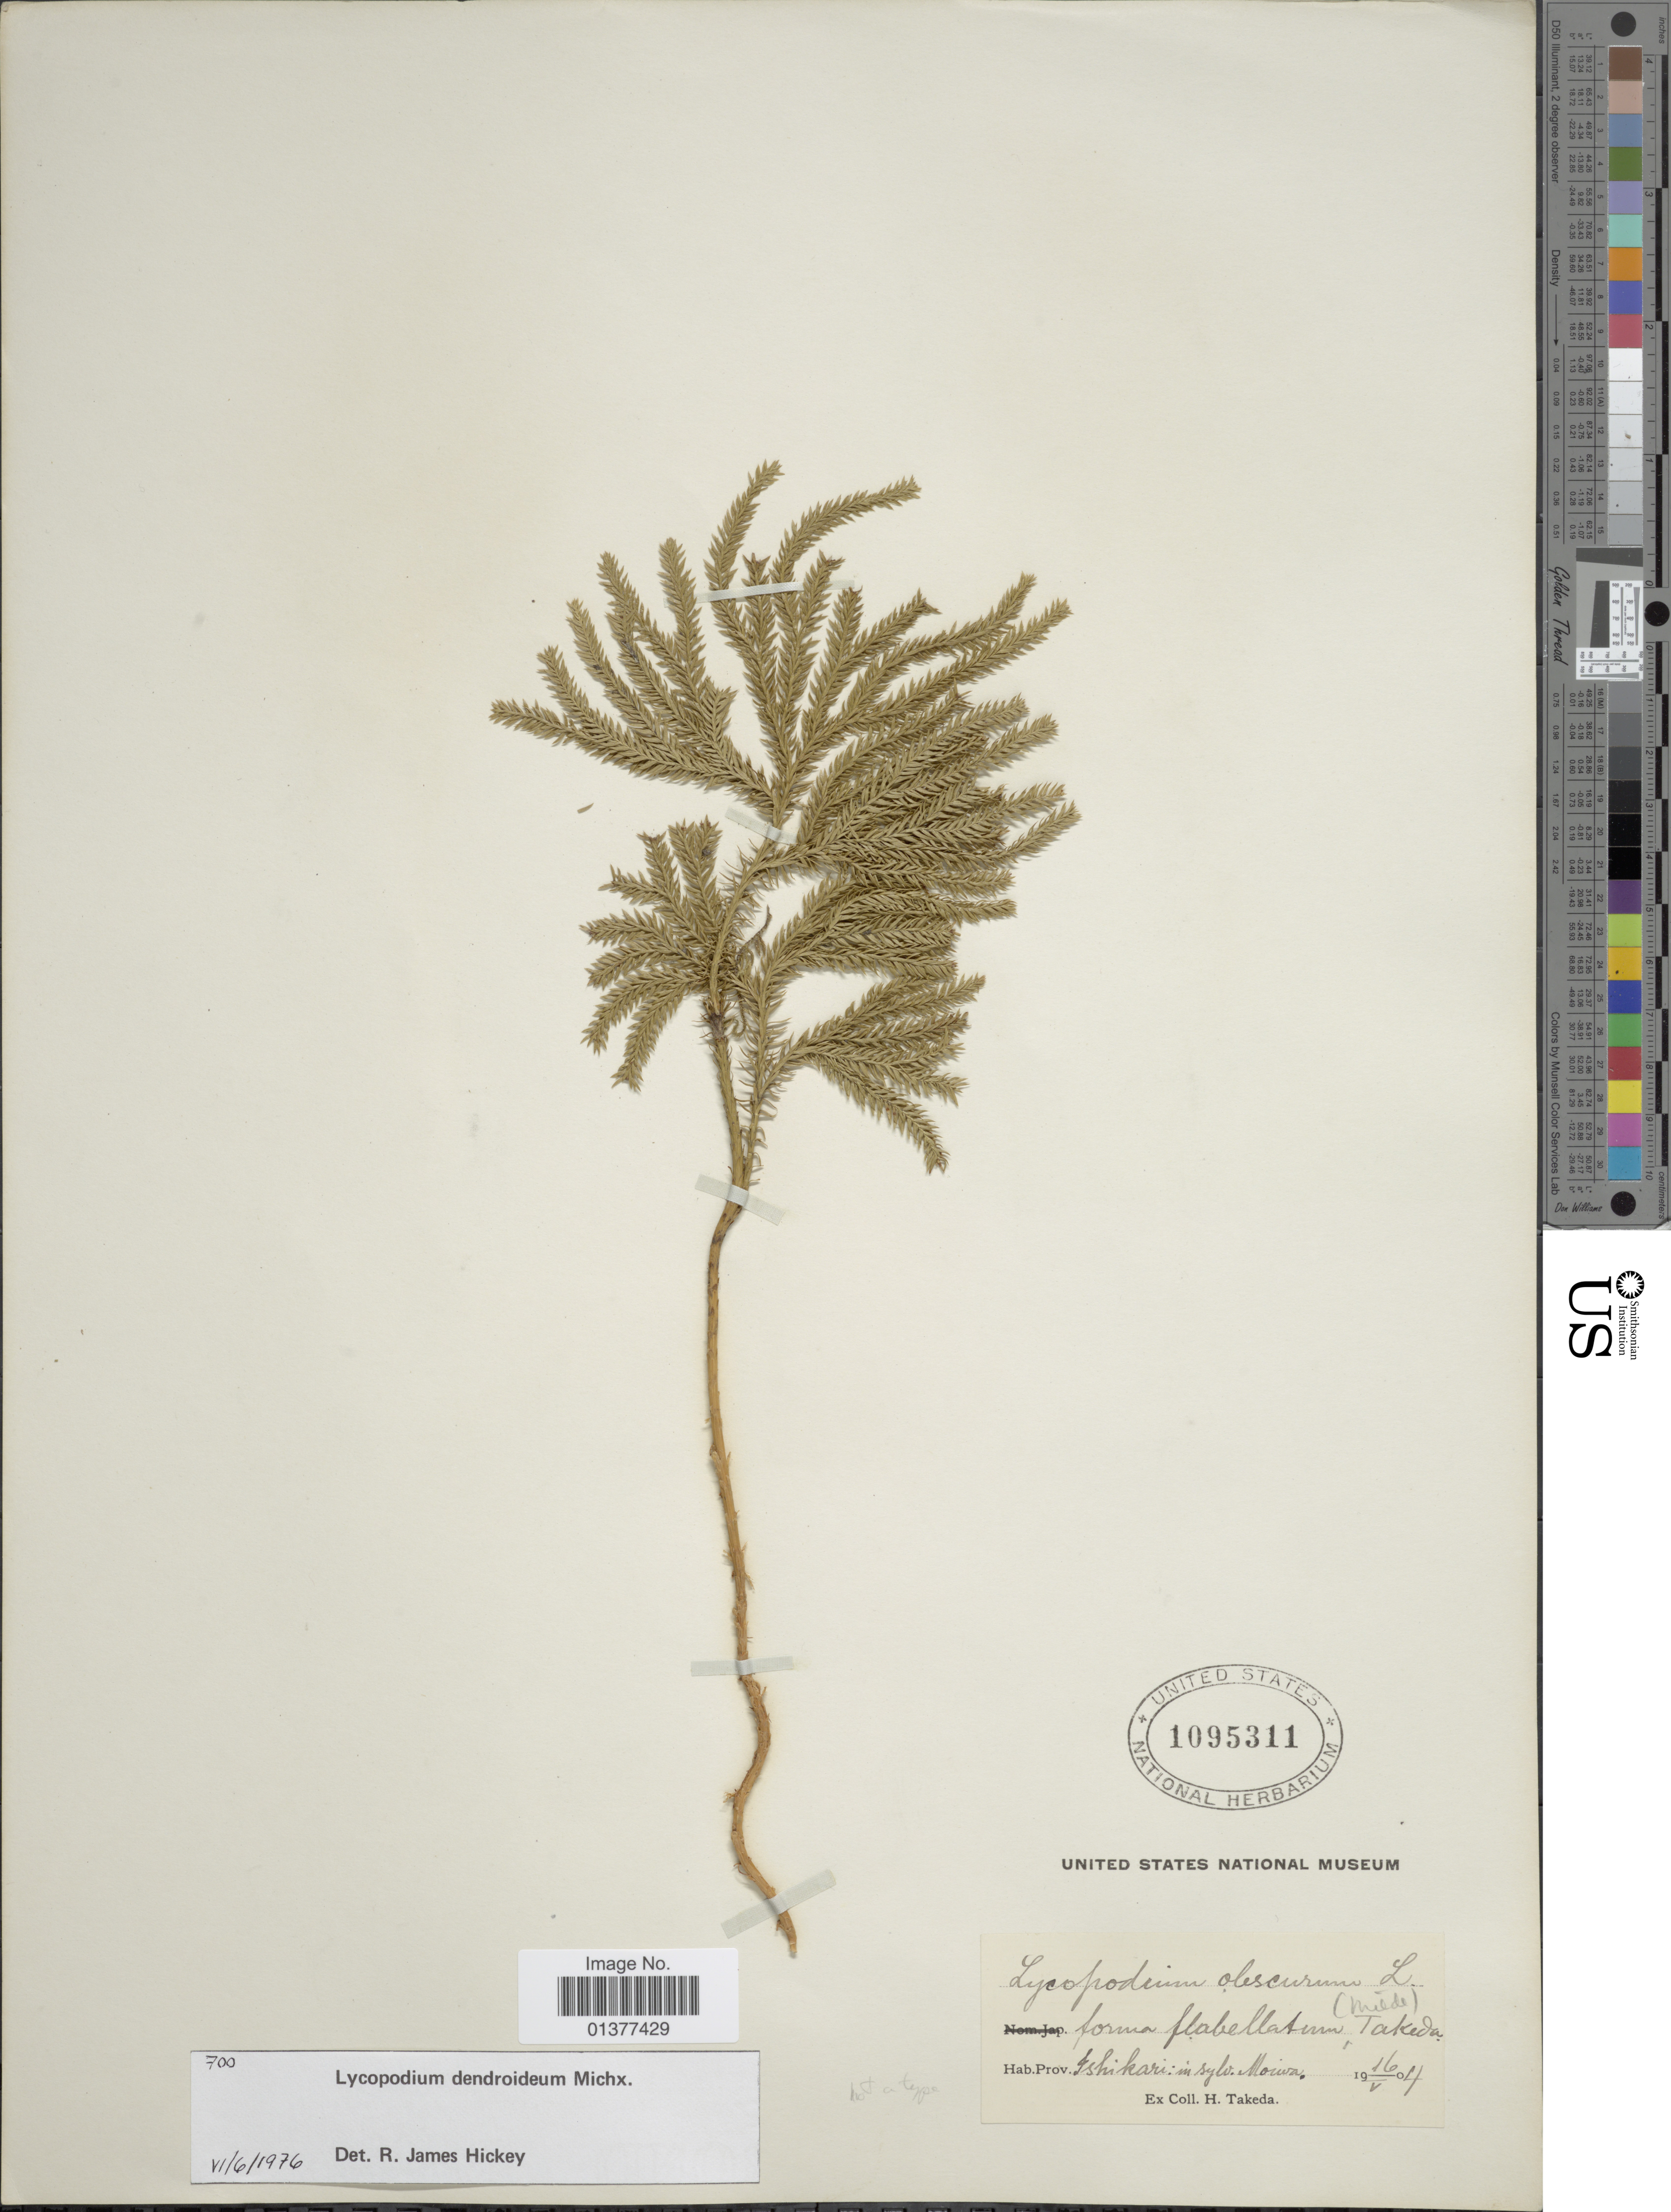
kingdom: Plantae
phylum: Tracheophyta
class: Lycopodiopsida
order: Lycopodiales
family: Lycopodiaceae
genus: Dendrolycopodium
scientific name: Dendrolycopodium dendroideum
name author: (Michx.) A. Haines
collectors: H. Takeda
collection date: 1904-05-16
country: Japan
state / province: Hokkaidō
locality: Ishikari: in sylv. Moiwa.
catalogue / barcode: US 1095311